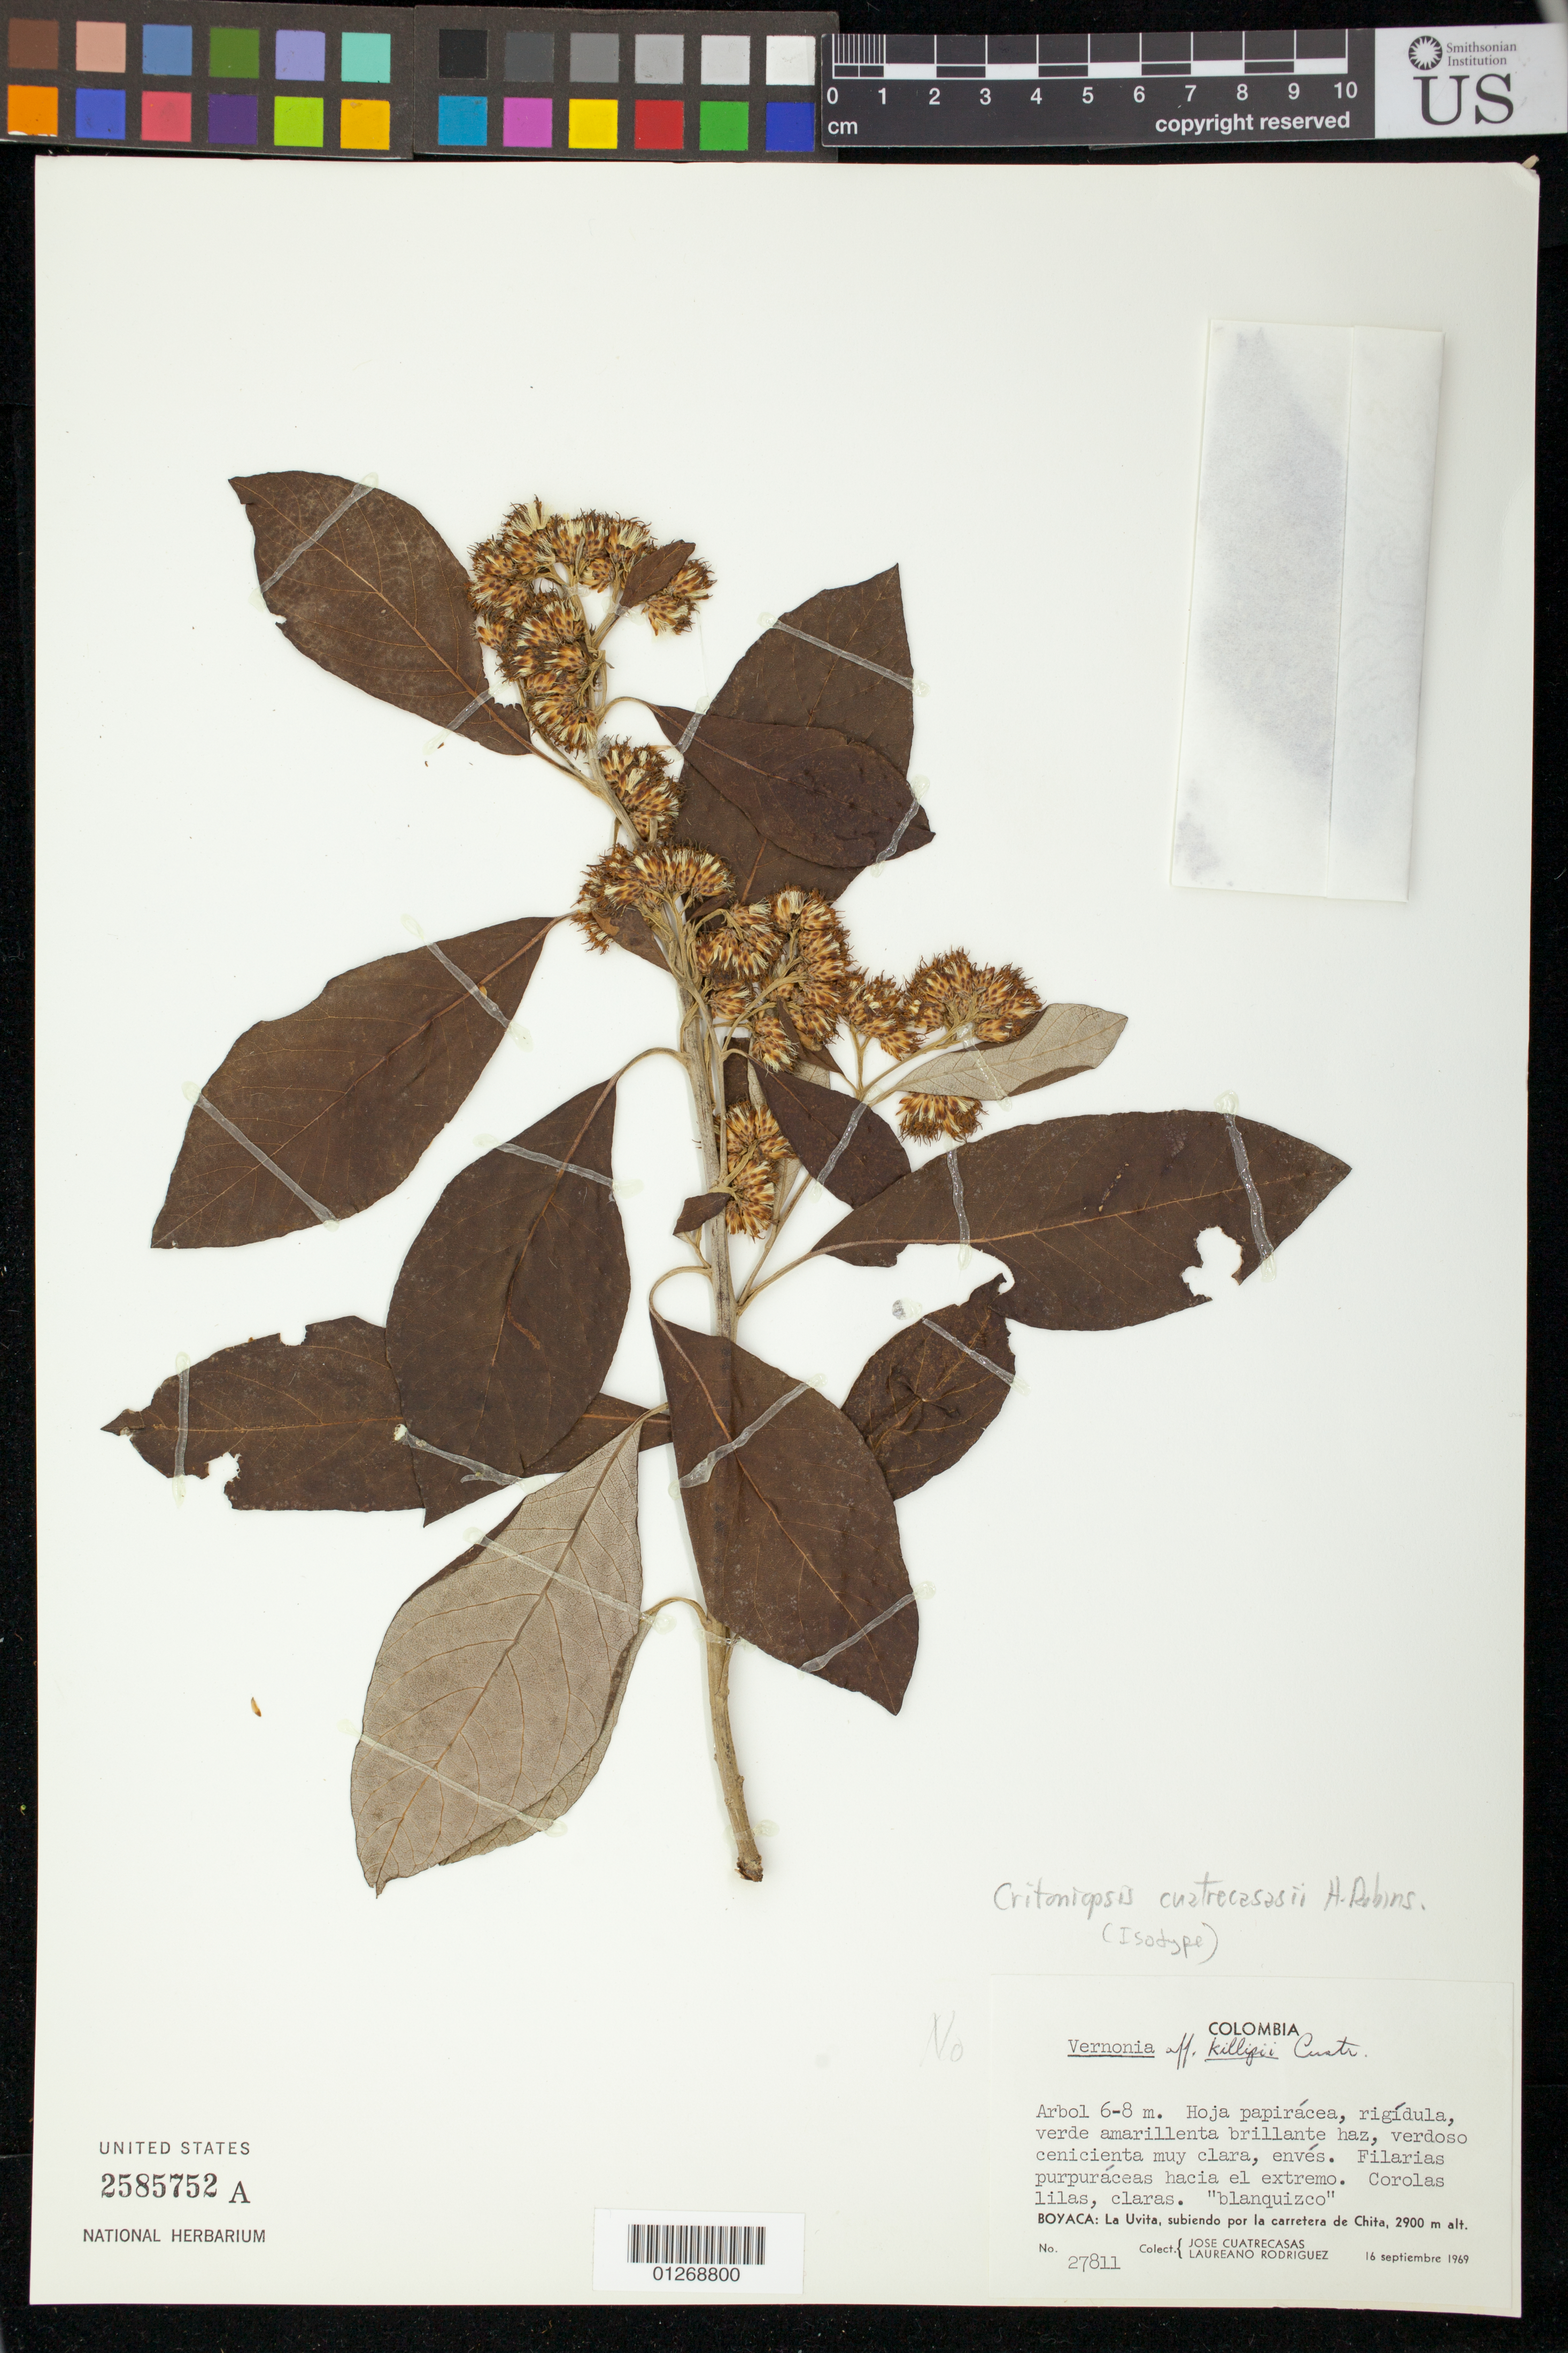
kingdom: Plantae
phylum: Tracheophyta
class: Magnoliopsida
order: Asterales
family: Asteraceae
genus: Critoniopsis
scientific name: Critoniopsis cuatrecasasii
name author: H. Rob.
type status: Isotype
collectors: J. Cuatrecasas & L. Rodriguez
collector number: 27811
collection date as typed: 16 Sep 1969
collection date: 1969-09-16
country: Colombia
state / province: Boyacá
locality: Boyaca: La Uvita, subiendo por la carretera de Chita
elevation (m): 2900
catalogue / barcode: US 2585752A